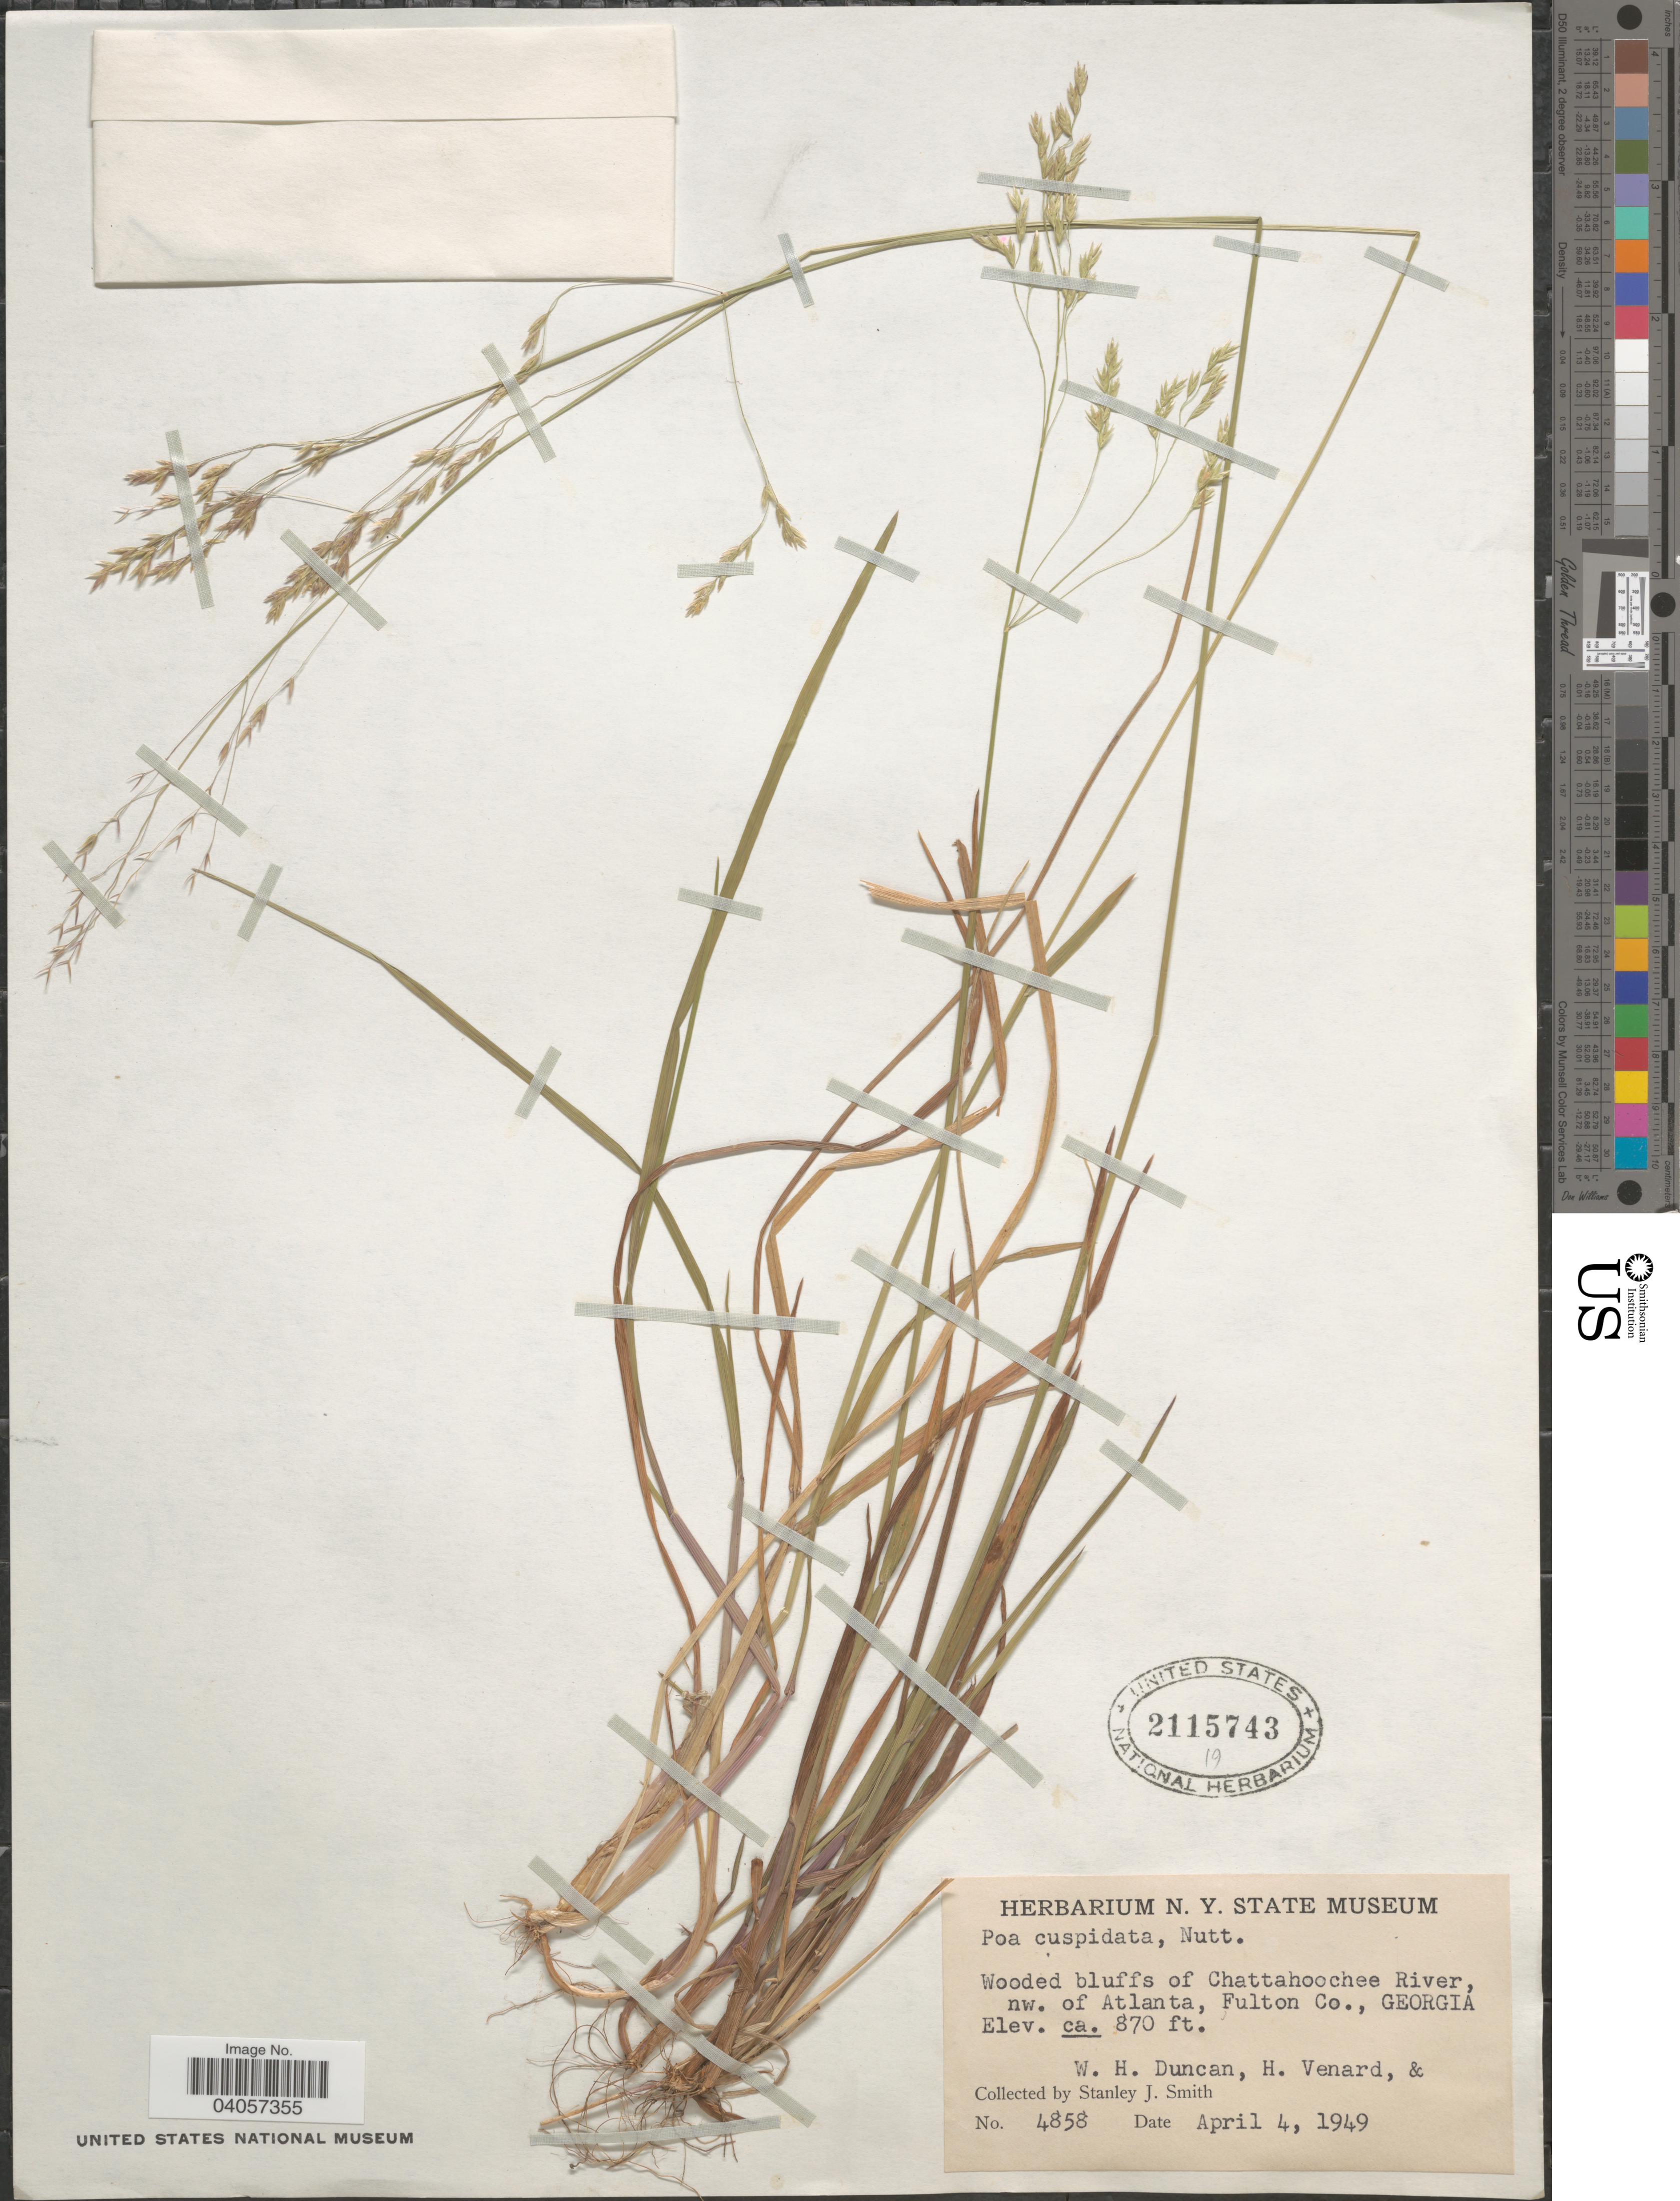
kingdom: Plantae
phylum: Tracheophyta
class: Liliopsida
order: Poales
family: Poaceae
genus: Poa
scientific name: Poa cuspidata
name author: Nutt.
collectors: W. H. Duncan, H. Venard & S. Smith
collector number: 4858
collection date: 1949-04-04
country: United States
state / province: Georgia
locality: Wooded bluffs of Chattahoochee River, nw. of Atlanta, Fulton Co.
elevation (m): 265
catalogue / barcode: US 2115743